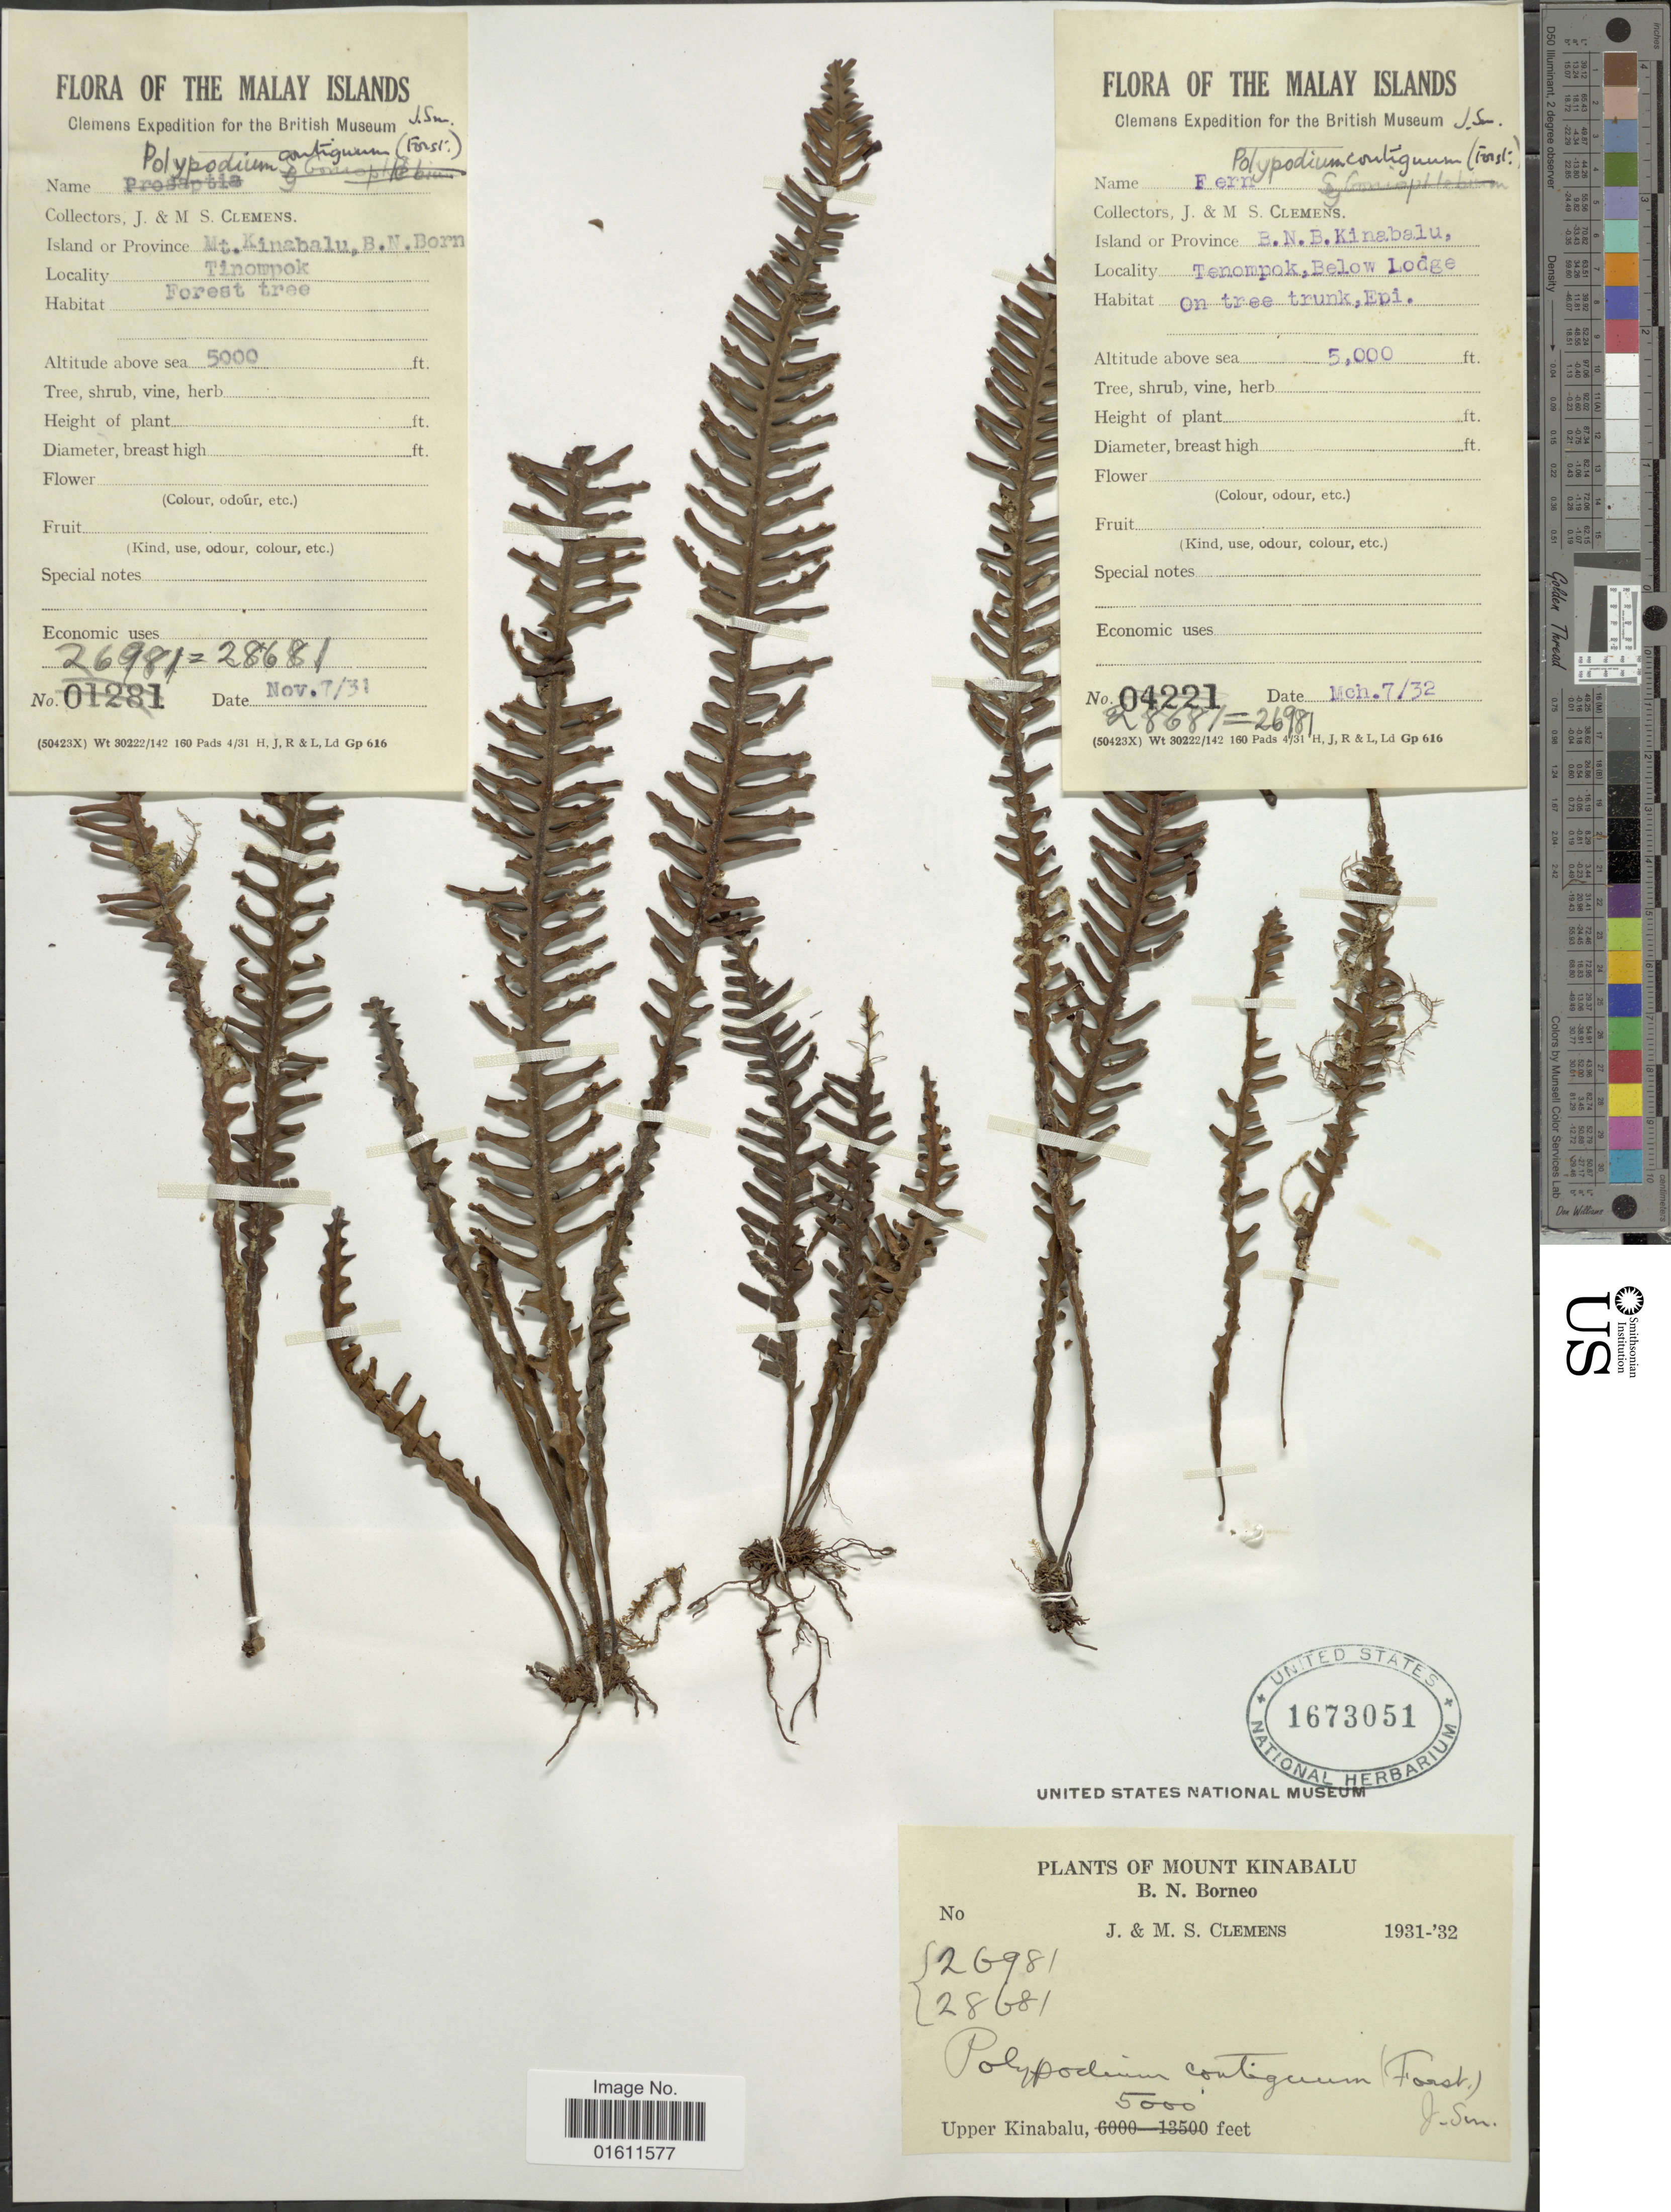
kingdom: Plantae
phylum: Tracheophyta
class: Polypodiopsida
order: Polypodiales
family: Polypodiaceae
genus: Prosaptia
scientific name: Prosaptia contigua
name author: (G. Forst.) Presl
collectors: J. Clemens & M. S. Clemens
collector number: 26981/28681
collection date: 1931-11-07/1932-03-07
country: Malaysia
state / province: Sabah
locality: Mount Kinabalu, B.N. Borneo, Upper Kinabalu,Tinompok, below Lodge.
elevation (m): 1524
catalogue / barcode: US 1673051